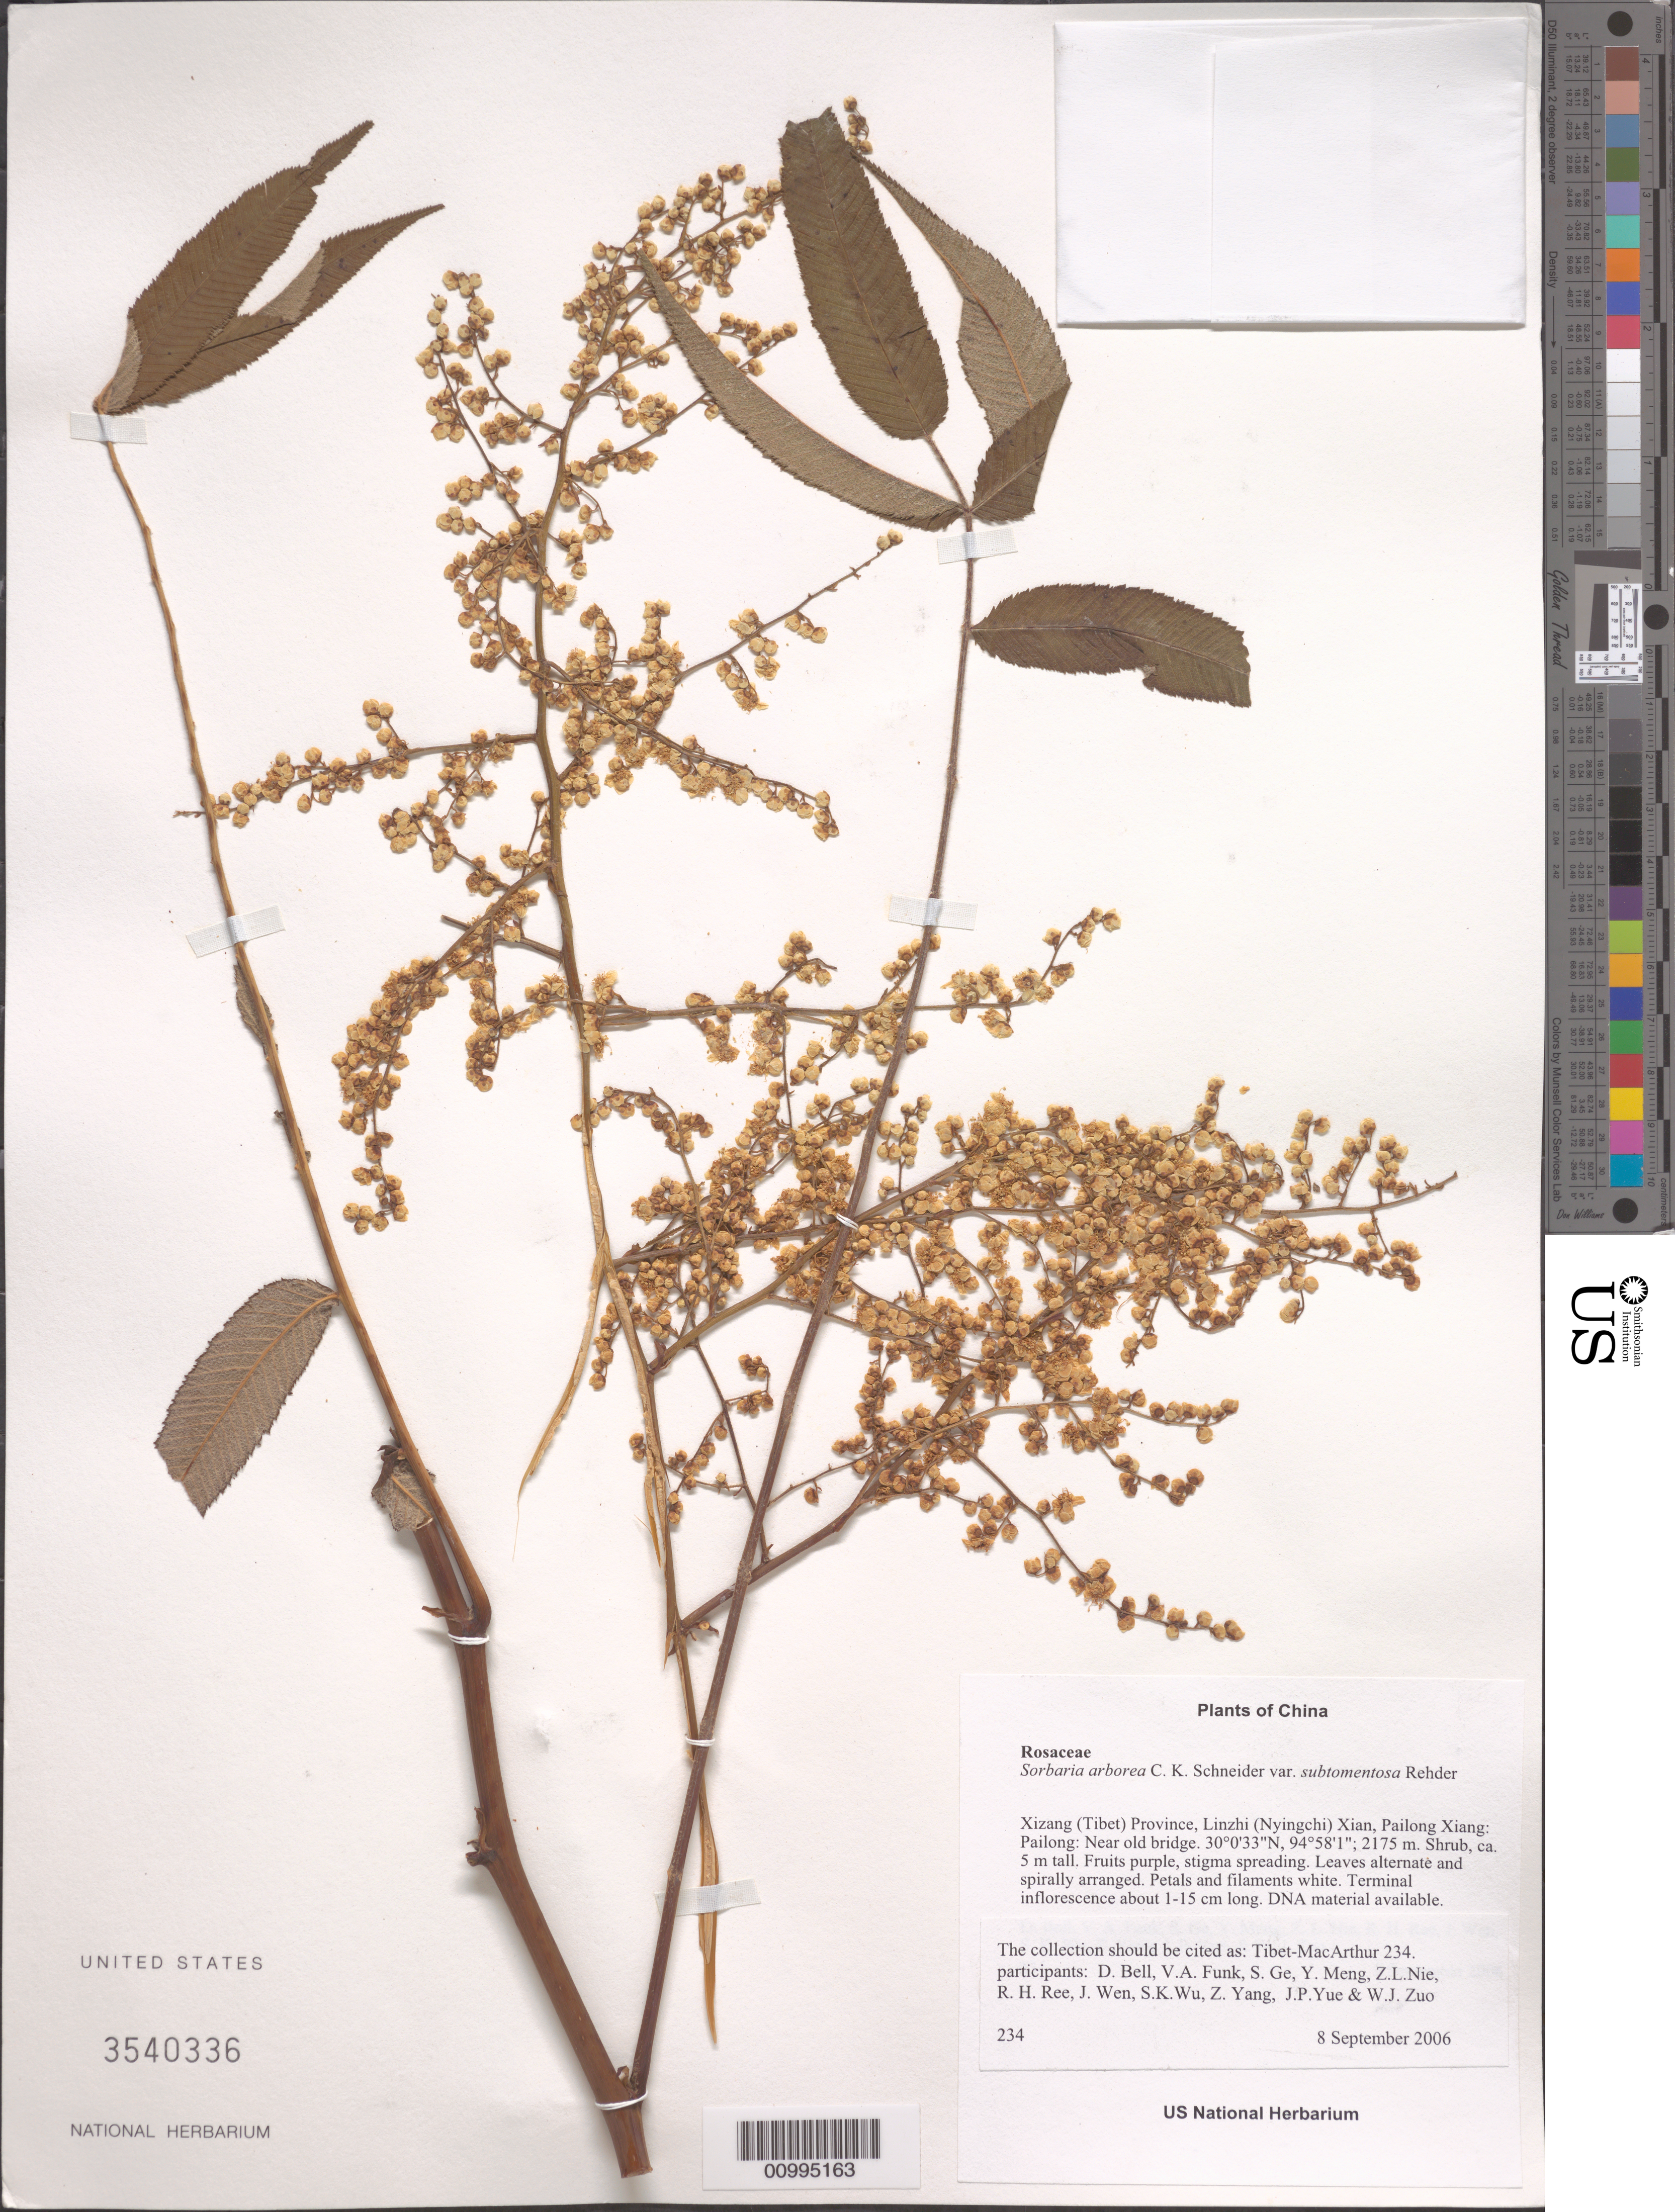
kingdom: Plantae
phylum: Tracheophyta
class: Magnoliopsida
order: Rosales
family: Rosaceae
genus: Sorbaria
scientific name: Sorbaria arborea var. subtomentosa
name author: Rehder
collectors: Tibet-MacArthur, D. A. Bell, V. Funk, S. Ge, Y. Meng, Z. Nie, R. Ree, J. Wen, S. K. Wu, Z. Yang, J. Yue & W. Zuo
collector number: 234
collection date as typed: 08 Sep 2006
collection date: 2006-09-08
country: China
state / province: Xizang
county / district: Linzhi (Nyingchi) Xian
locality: Pailong Xiang: Pailong. Near old bridge.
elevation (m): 2175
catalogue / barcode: US 3540336